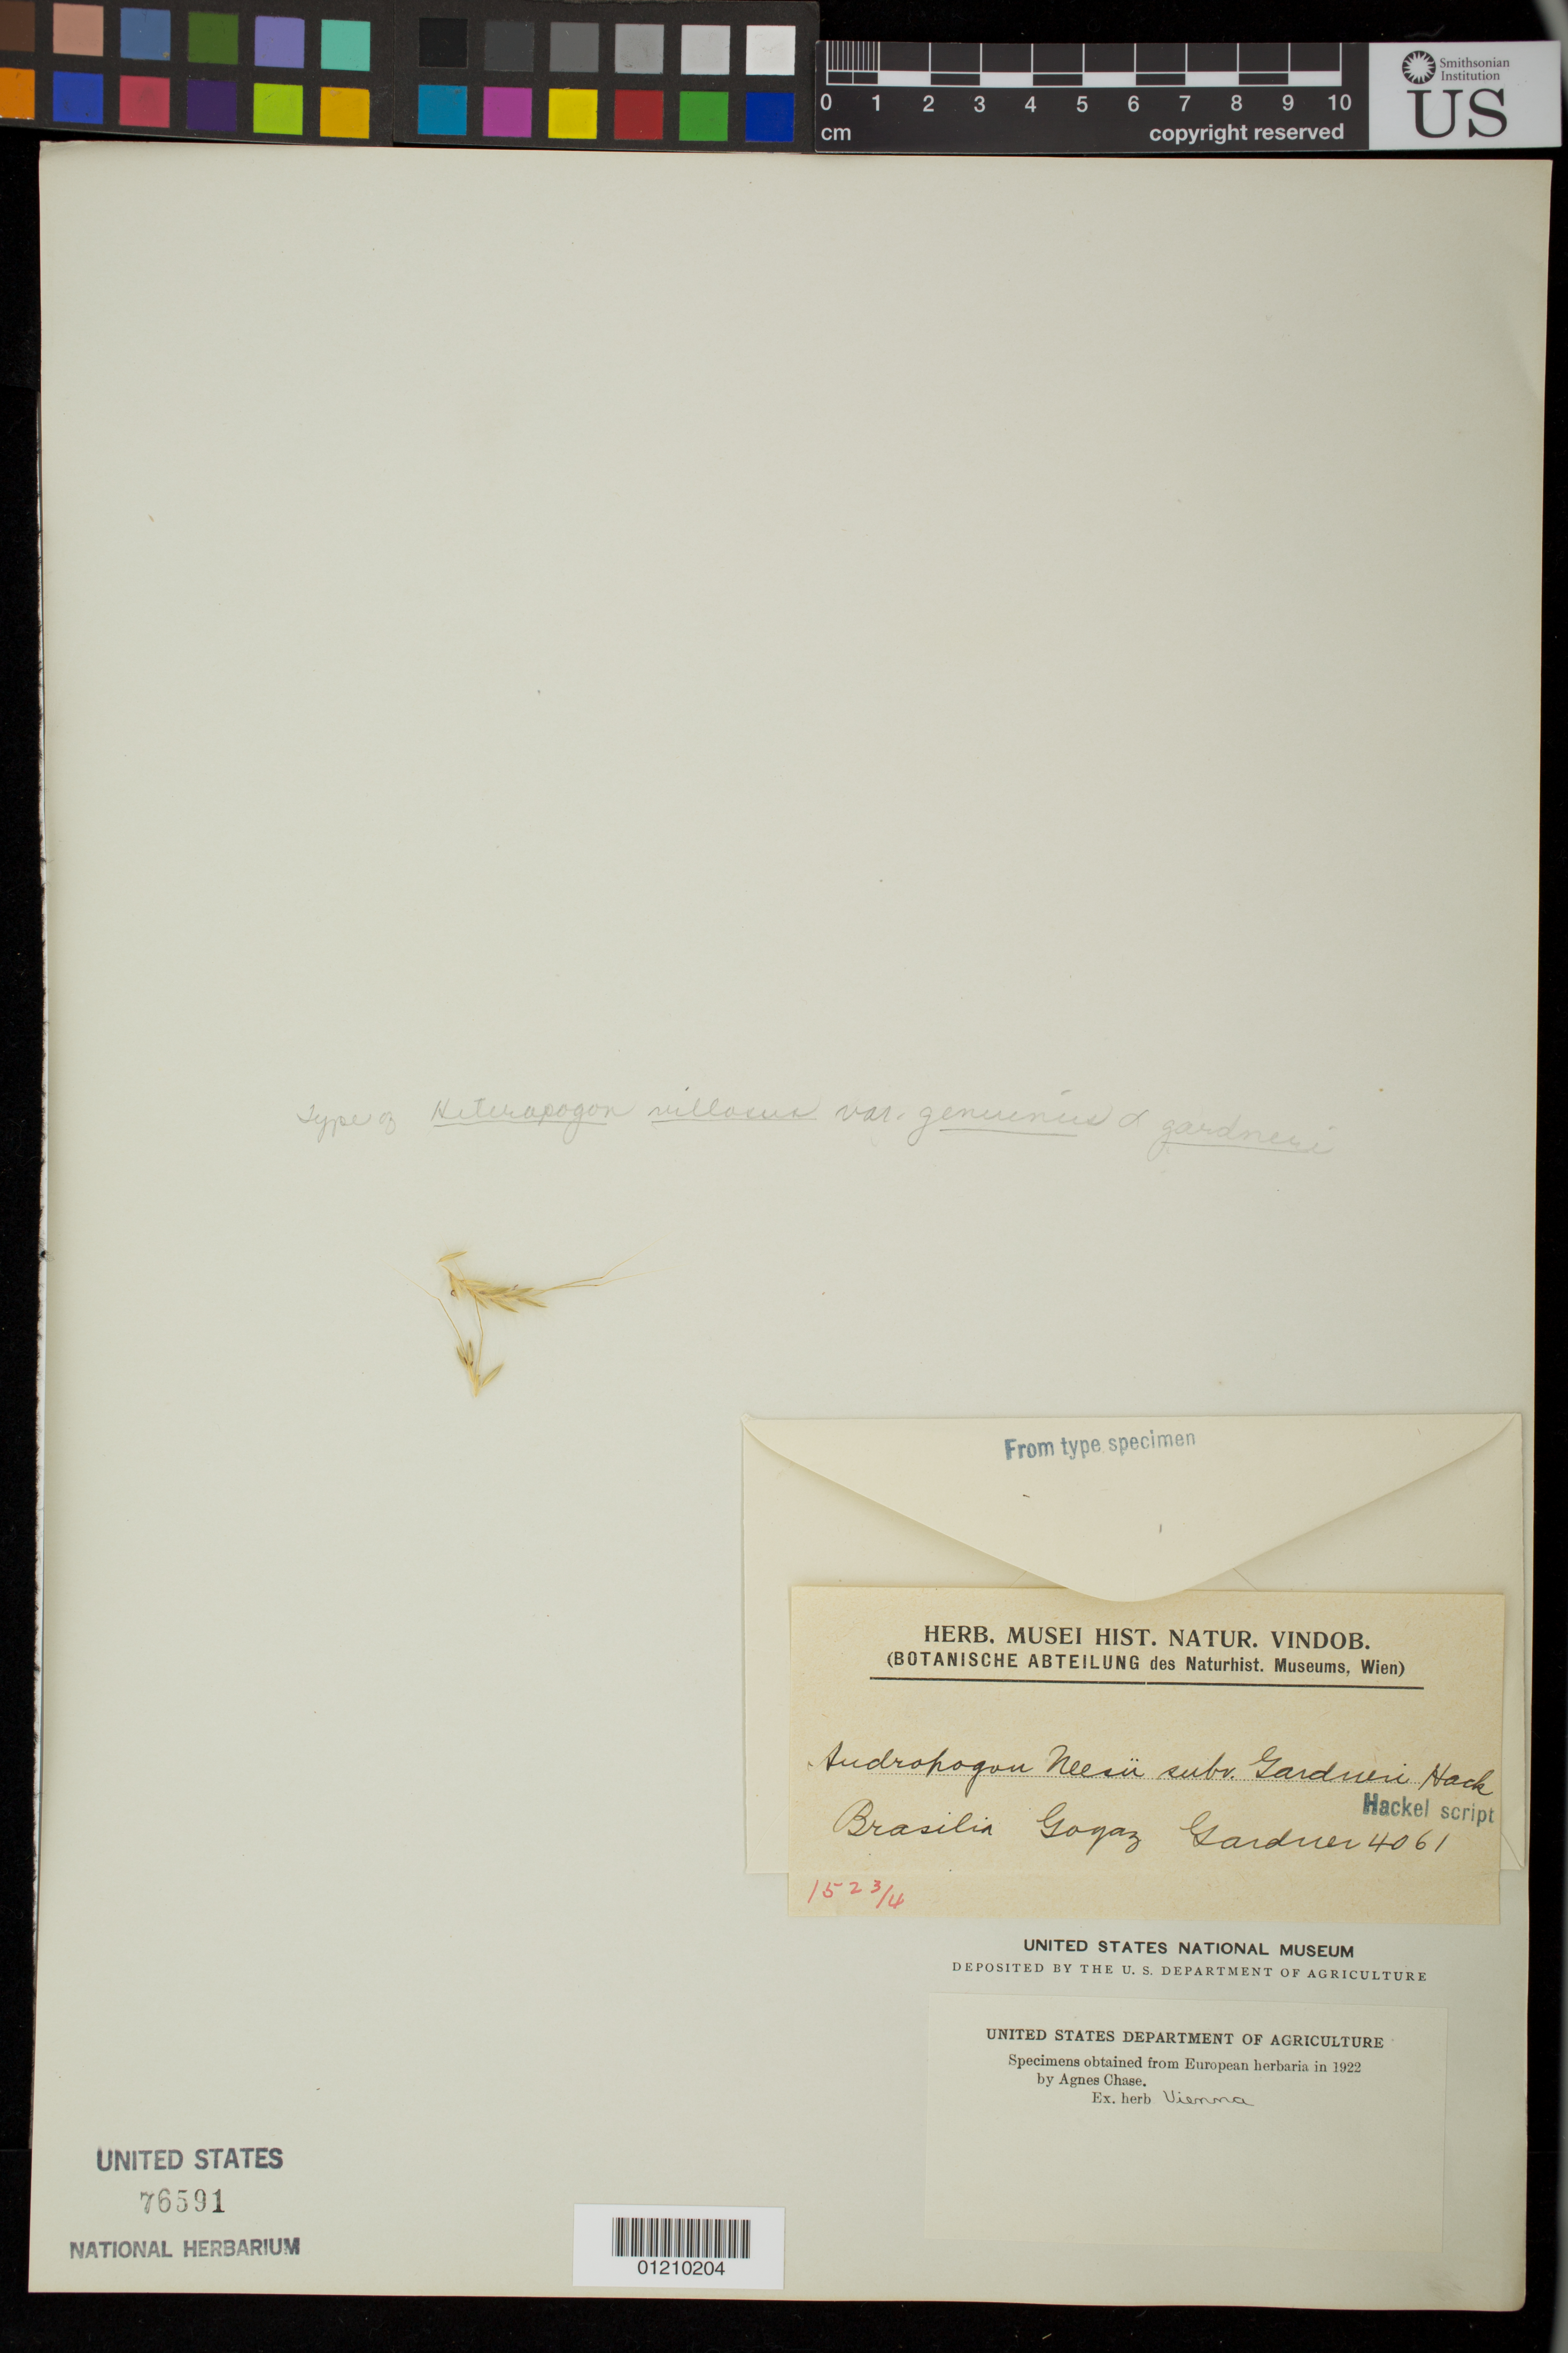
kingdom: Plantae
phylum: Tracheophyta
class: Liliopsida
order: Poales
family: Poaceae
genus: Heteropogon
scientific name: Heteropogon villosus subvar. gardneri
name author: Hack.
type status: Isotype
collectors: -. Gardener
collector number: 4061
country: Brazil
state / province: Goiás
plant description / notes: Fragmentary material of type specimen ex herb. Vienna.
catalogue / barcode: US 76591